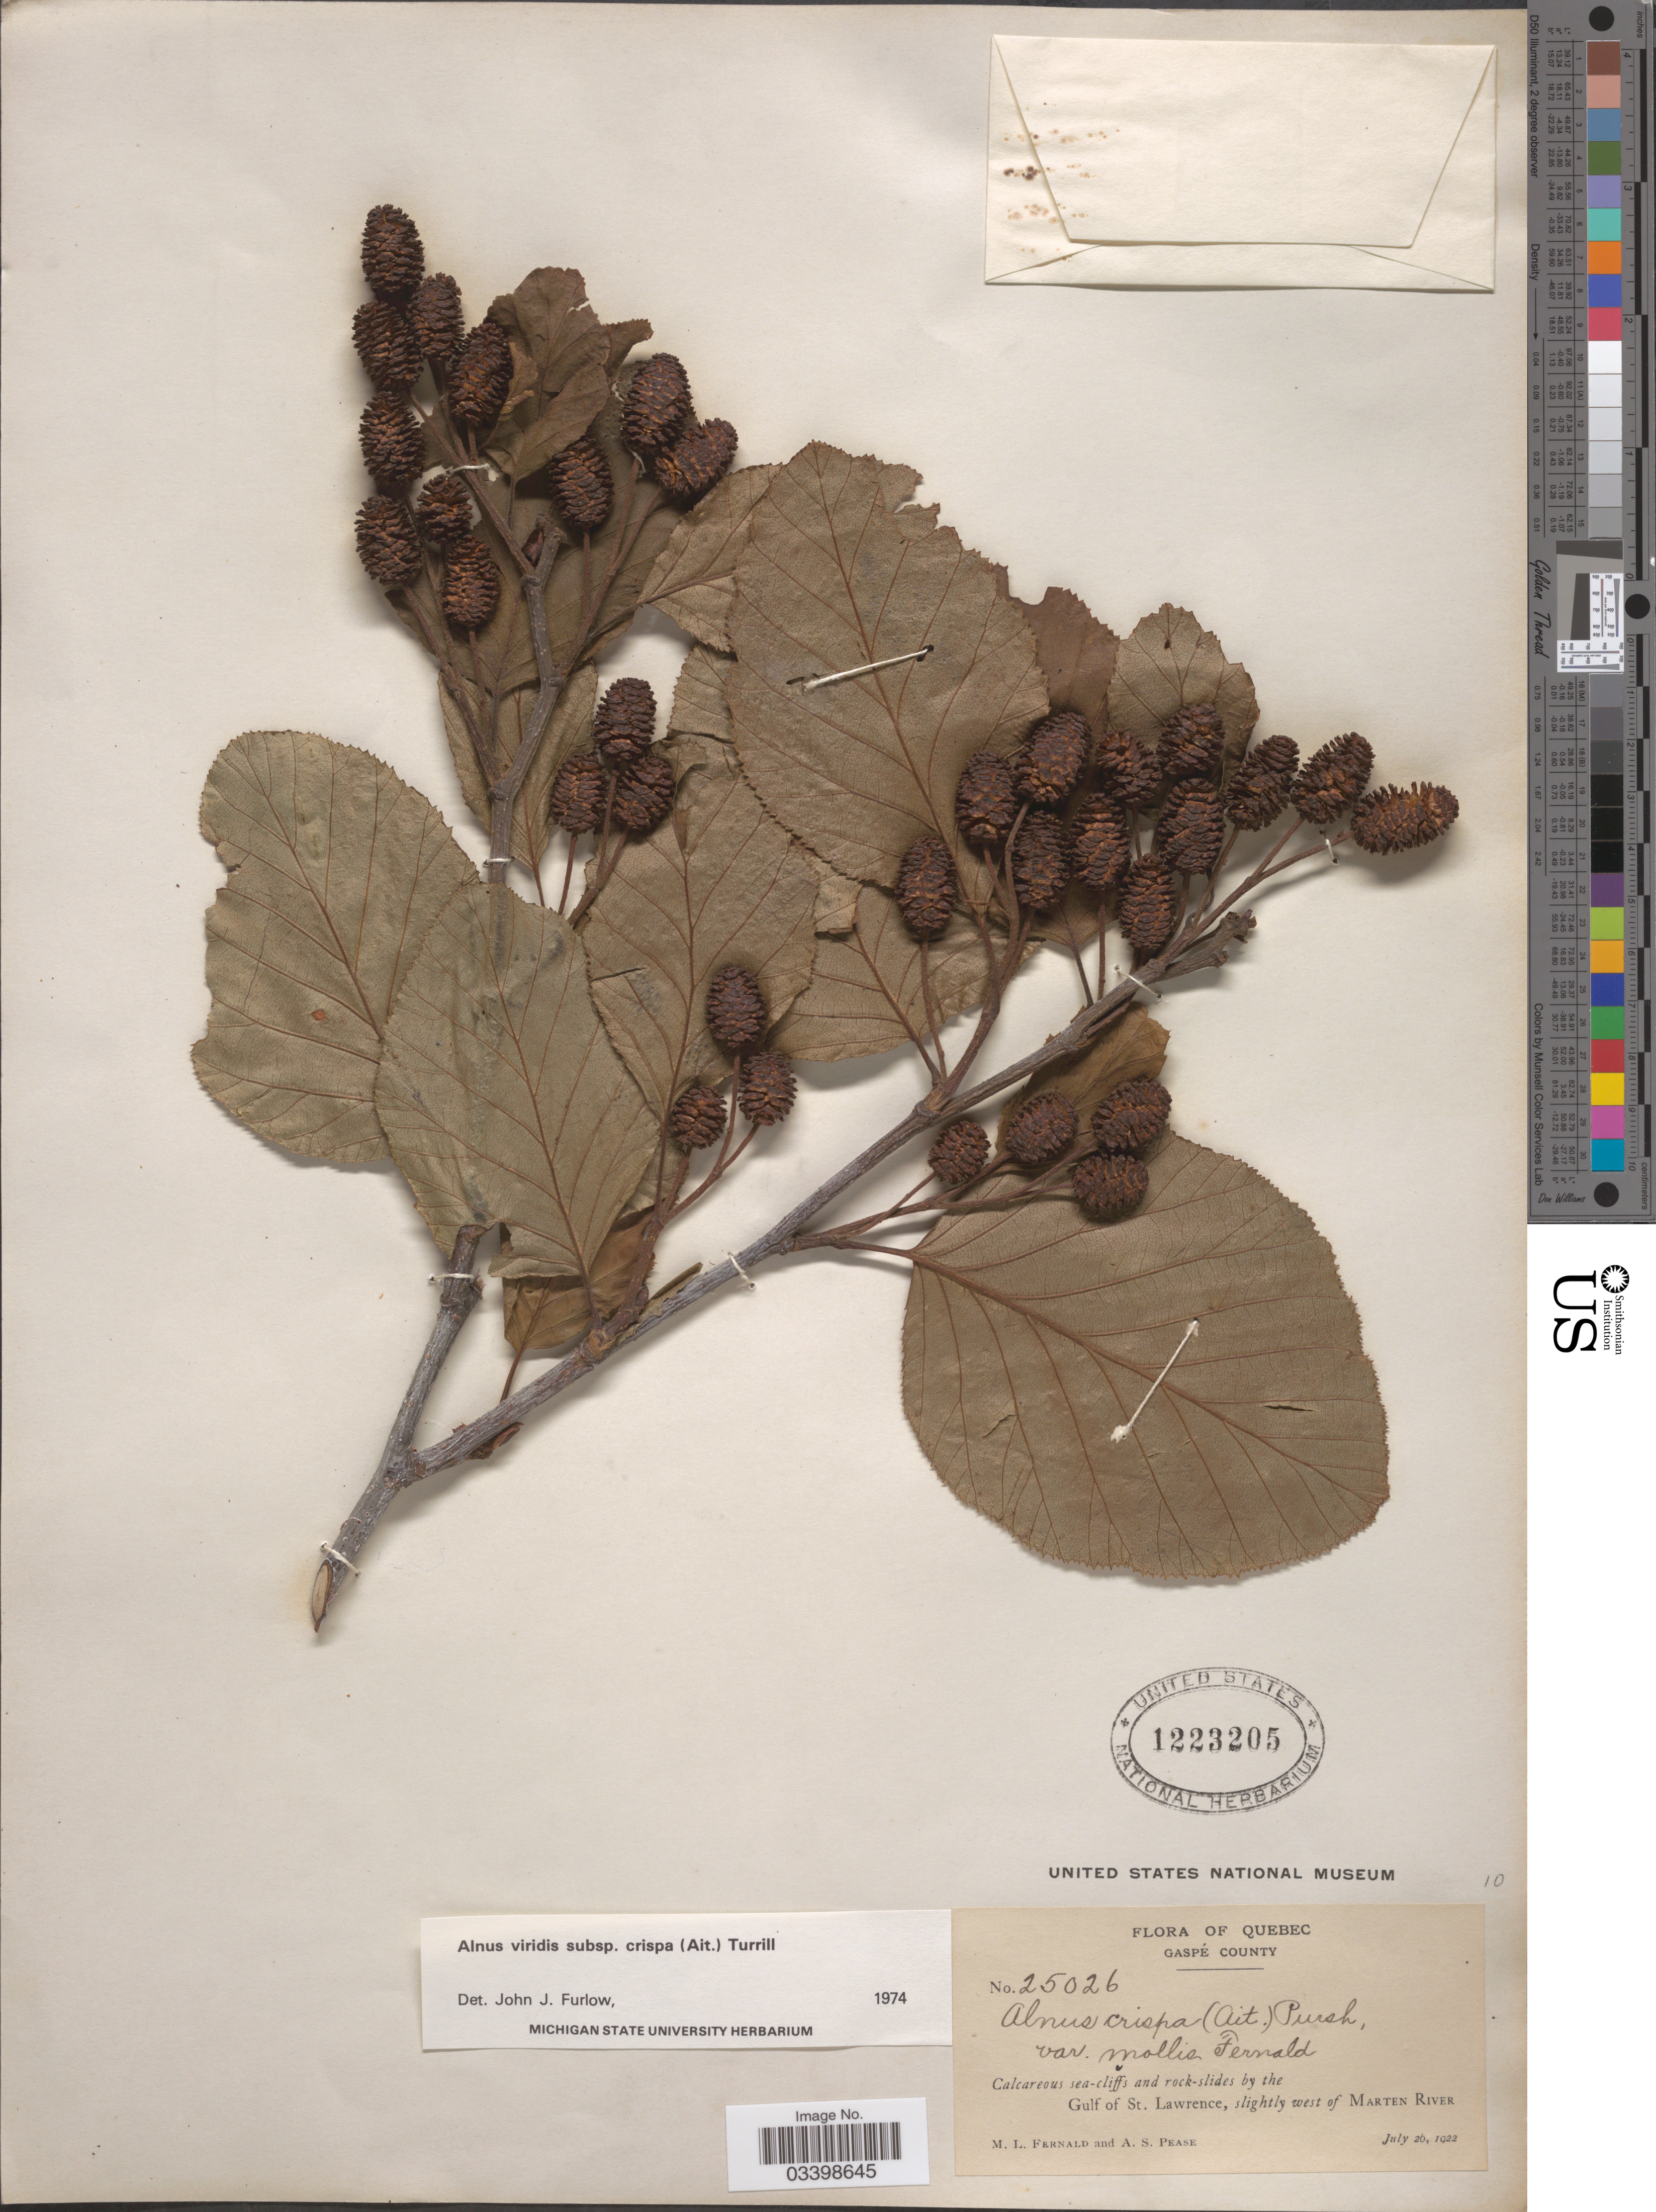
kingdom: Plantae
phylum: Tracheophyta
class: Magnoliopsida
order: Fagales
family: Betulaceae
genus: Alnus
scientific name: Alnus viridis subsp. crispa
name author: (Aiton) Turrill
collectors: M. L. Fernald & A. S. Pease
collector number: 25026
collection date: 1922-07-26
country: Canada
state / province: Quebec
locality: Gaspé County. Gulf of St. Lawrence, slightly west of Marten River.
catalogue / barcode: US 1223205